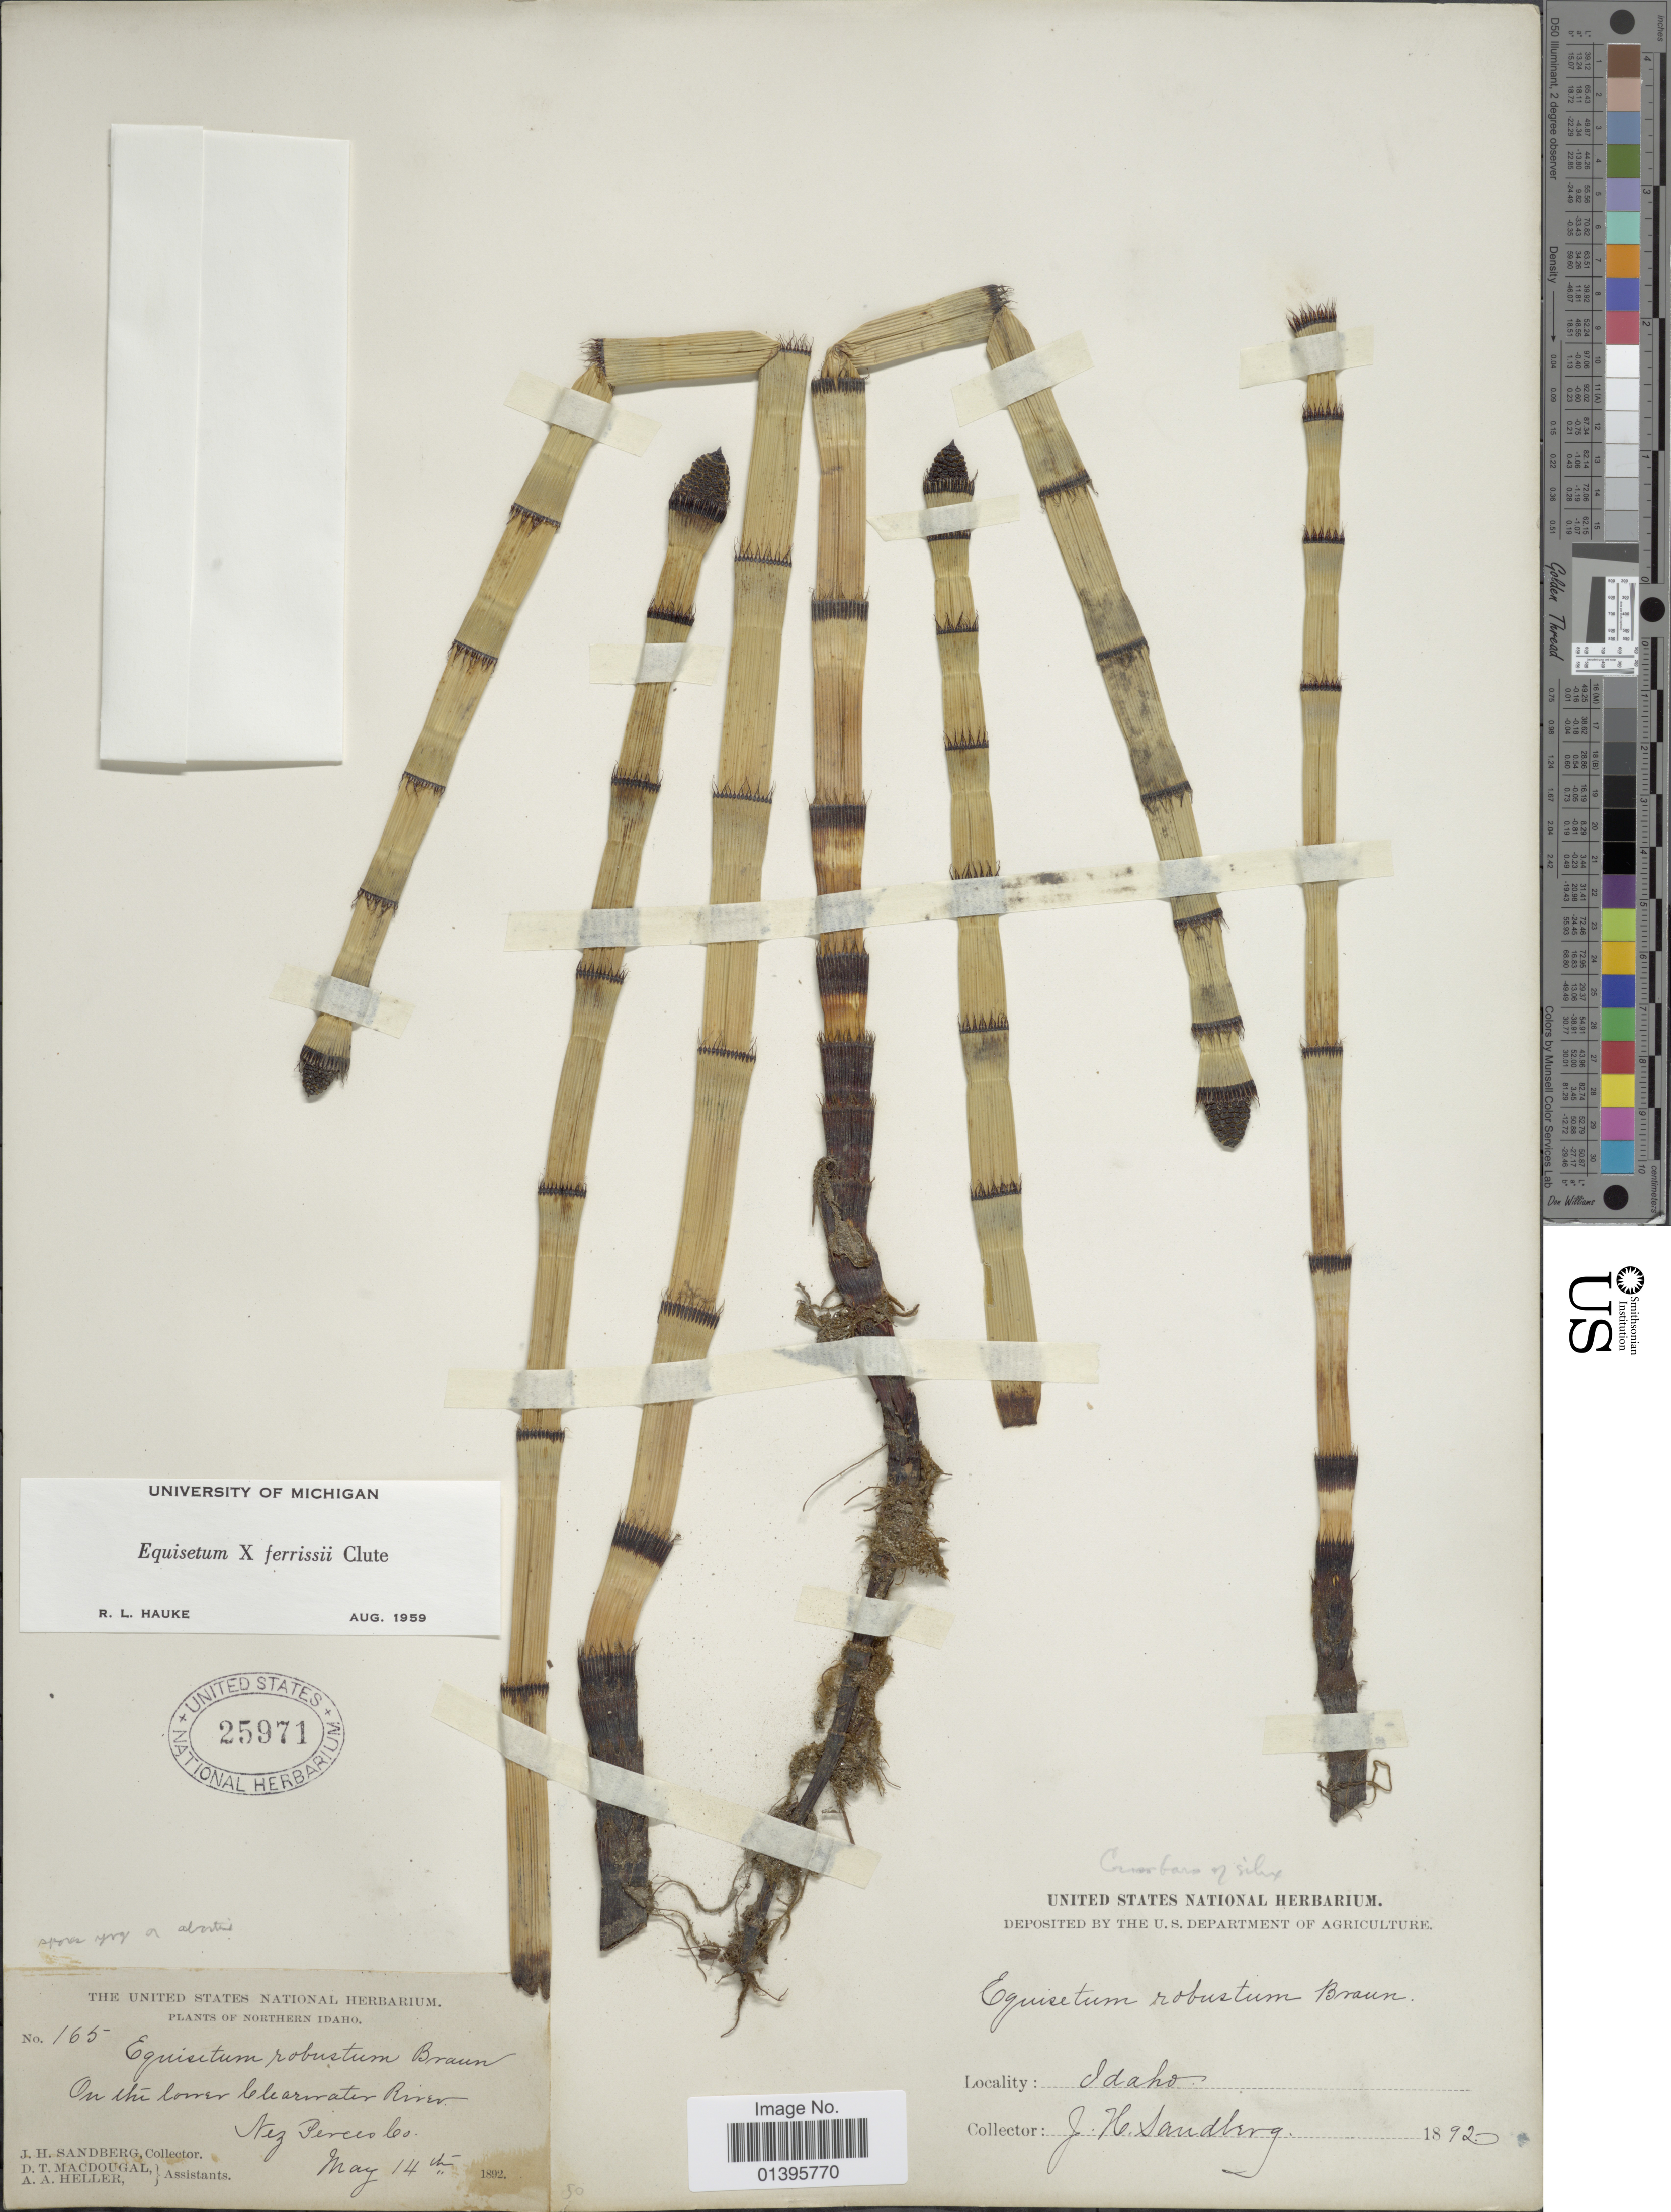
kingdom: Plantae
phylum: Tracheophyta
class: Polypodiopsida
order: Equisetales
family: Equisetaceae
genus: Equisetum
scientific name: Equisetum x ferrissii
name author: Clute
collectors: J. H. Sandberg, D. T. MacDougal & A. A. Heller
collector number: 165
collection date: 1892-05-14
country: United States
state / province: Idaho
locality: Northern Idaho. On the lower Clearwater River, Nez Perces Co.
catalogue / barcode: US 25971